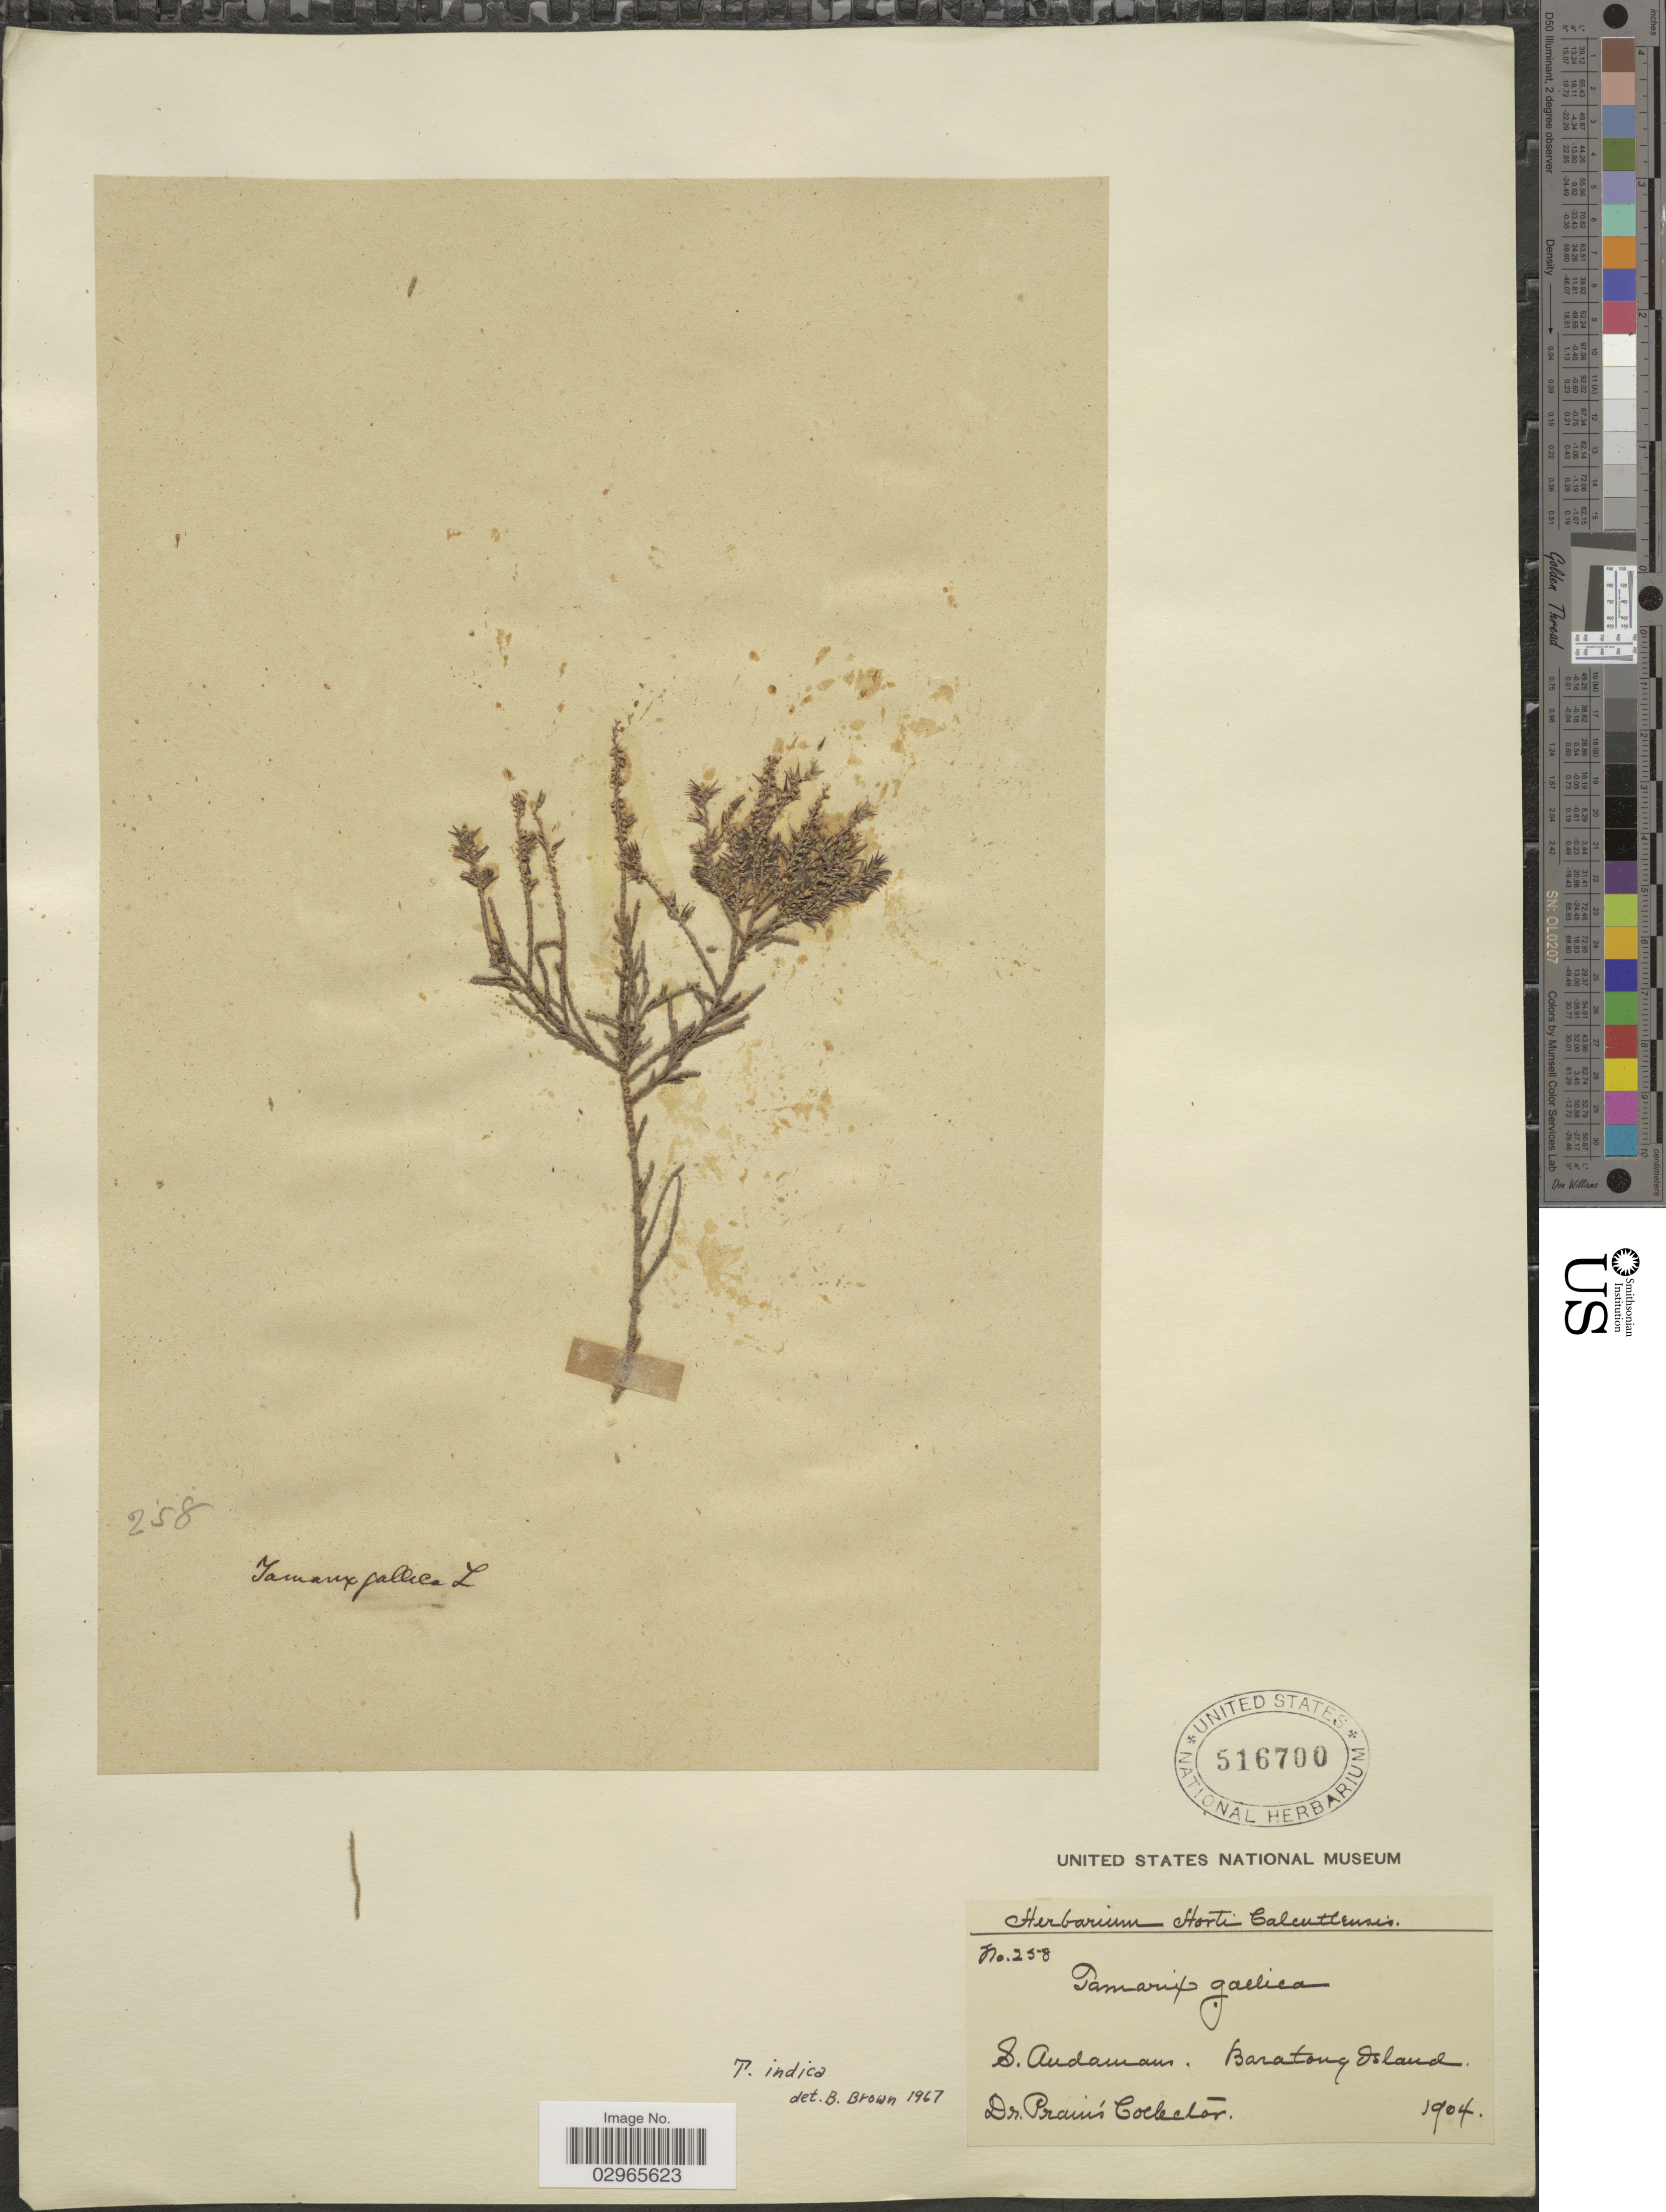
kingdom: Plantae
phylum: Tracheophyta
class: Magnoliopsida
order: Caryophyllales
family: Tamaricaceae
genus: Tamarix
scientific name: Tamarix indica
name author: Willd.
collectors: Dr. Prain's collector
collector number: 258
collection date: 1904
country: India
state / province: Andaman and Nicobar Islands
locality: S. Andamans. Baratang Island.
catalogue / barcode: US 516700